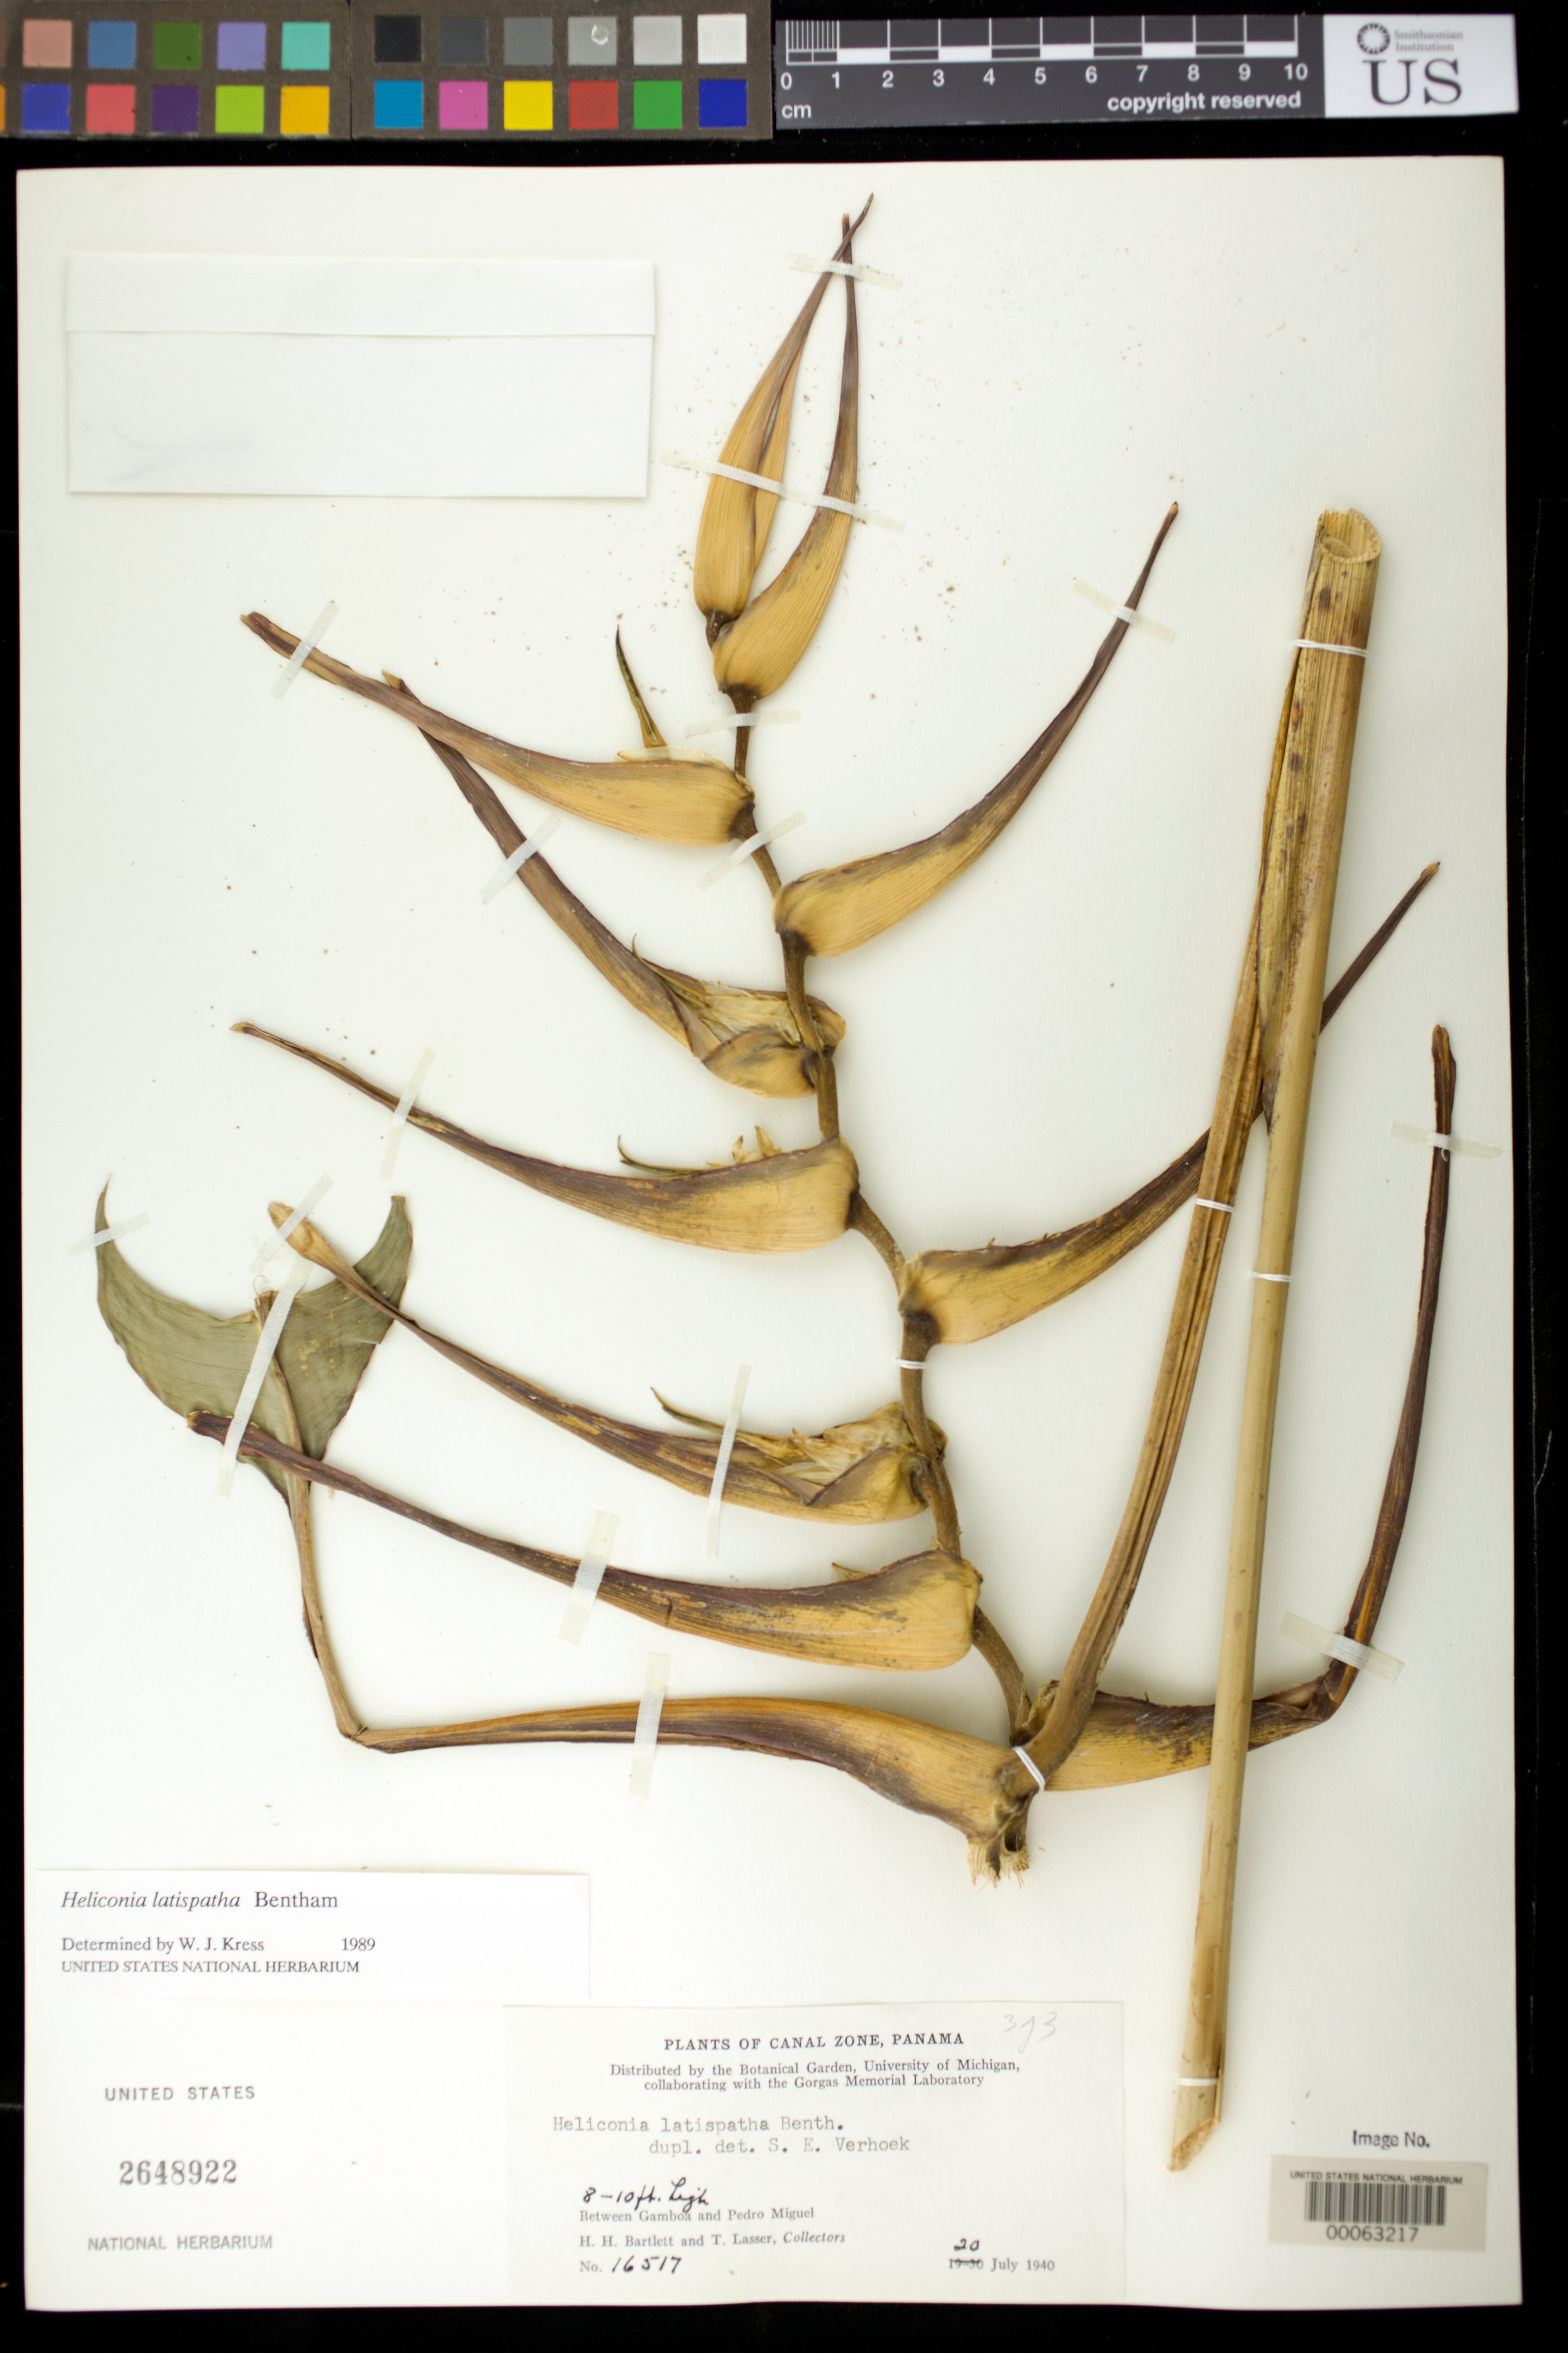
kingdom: Plantae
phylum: Tracheophyta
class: Liliopsida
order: Zingiberales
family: Heliconiaceae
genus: Heliconia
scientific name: Heliconia latispatha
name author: Benth.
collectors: H. H. Bartlett & T. Lasser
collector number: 16517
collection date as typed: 20 Jul 1940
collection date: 1940-07-20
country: Panama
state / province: Colón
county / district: Canal Zone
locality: Between Gamboa and Pedro Miguel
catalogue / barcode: US 2648922